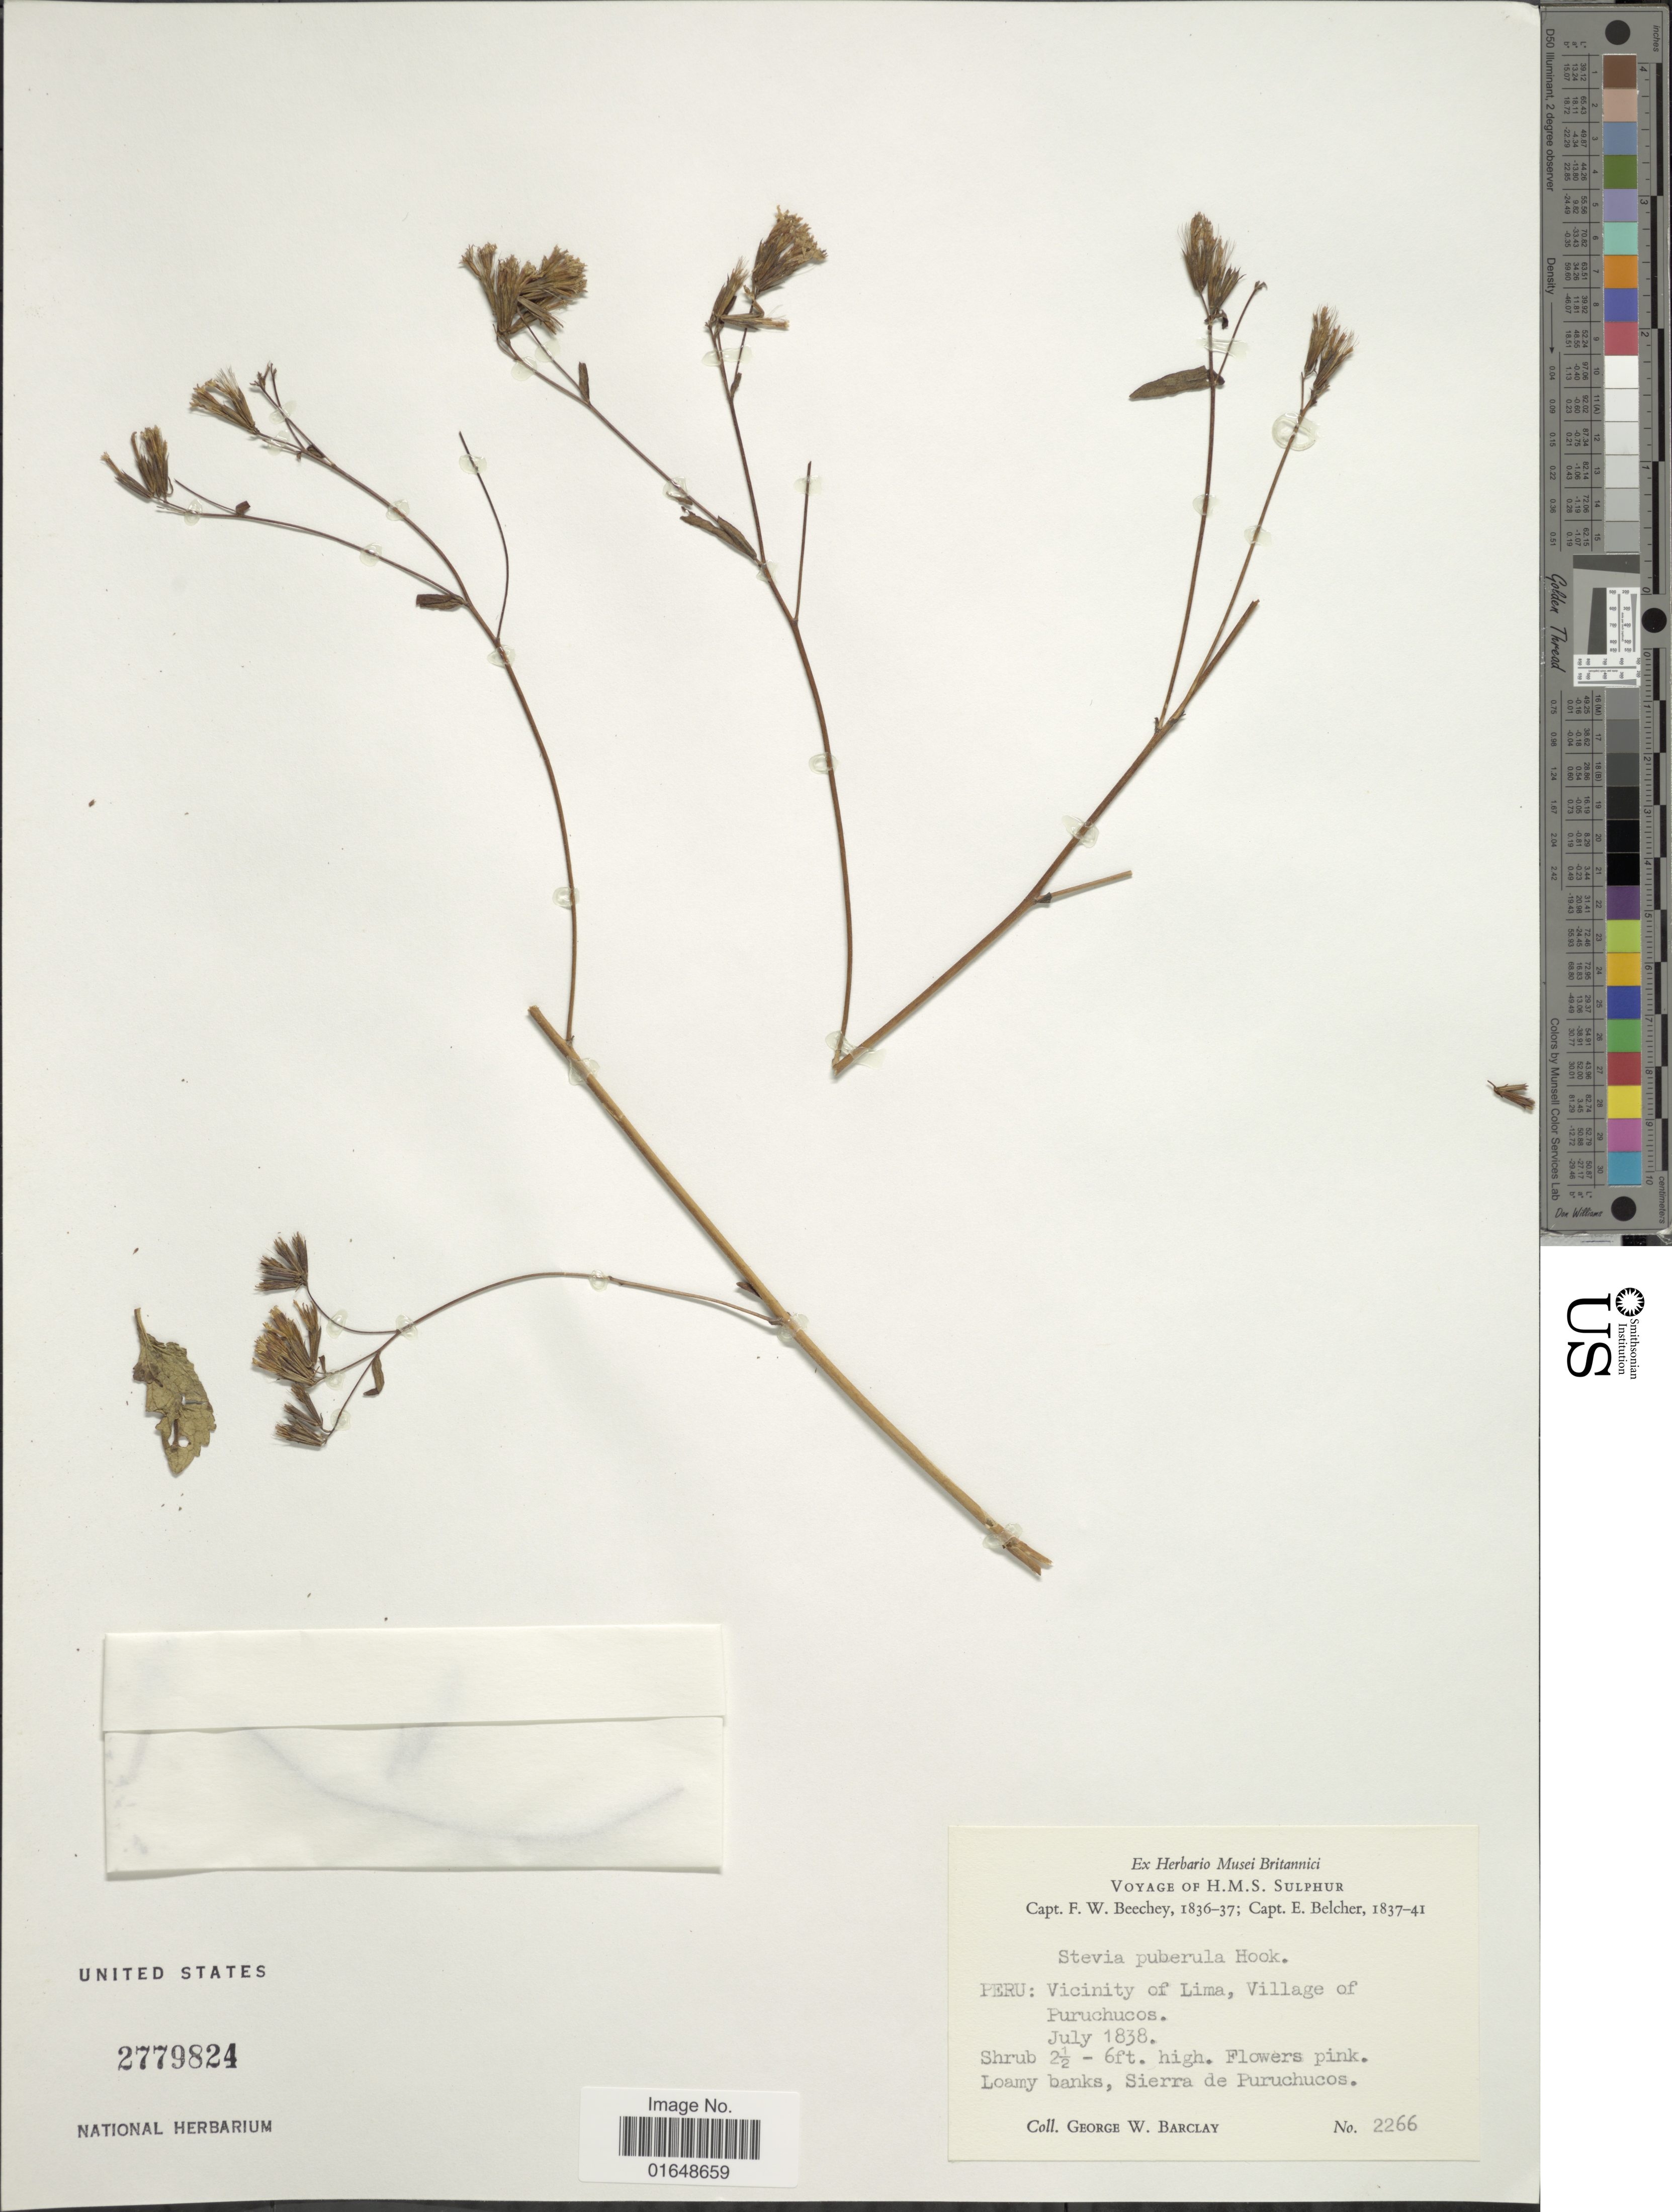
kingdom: Plantae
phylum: Tracheophyta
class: Magnoliopsida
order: Asterales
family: Asteraceae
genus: Stevia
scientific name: Stevia puberula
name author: Hook.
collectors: G. W. Barclay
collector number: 2266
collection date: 1838-07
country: Peru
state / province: Lima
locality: Peru: Vicinity of Lima, Village of Puruchucos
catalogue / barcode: US 2779824